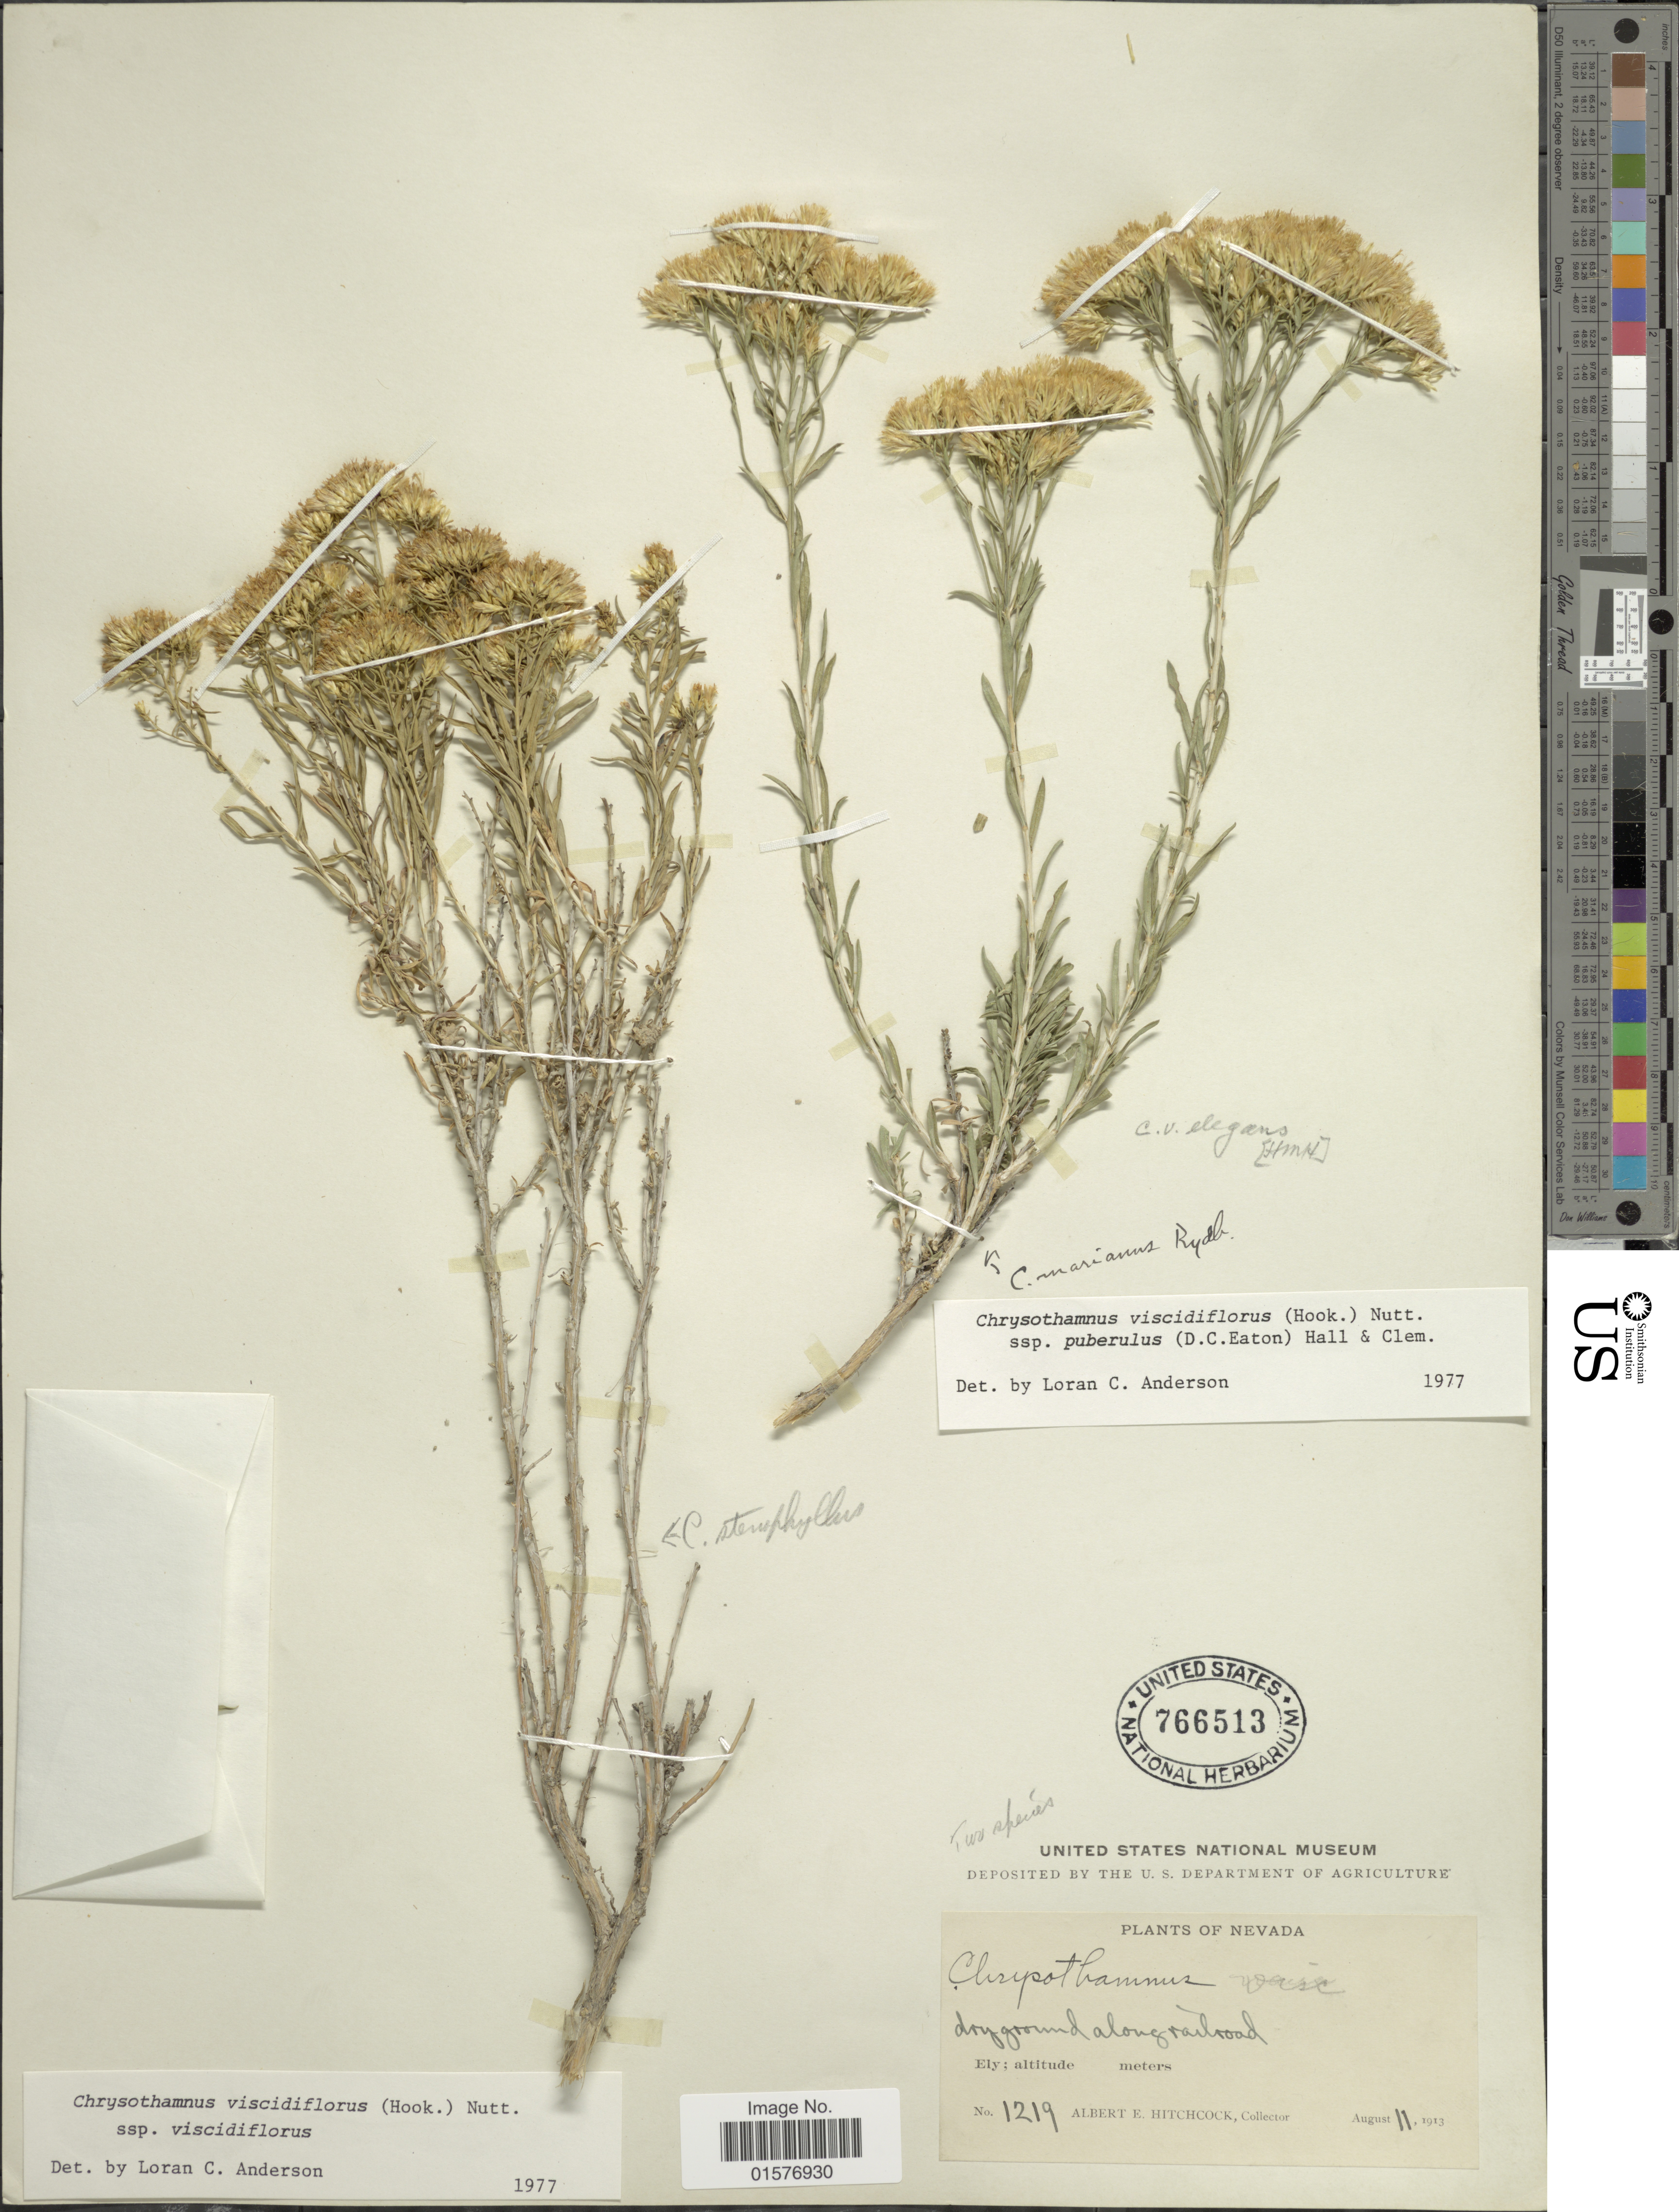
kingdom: Plantae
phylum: Tracheophyta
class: Magnoliopsida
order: Asterales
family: Asteraceae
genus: Chrysothamnus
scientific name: Chrysothamnus viscidiflorus subsp. viscidiflorus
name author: (Hook.) Nutt.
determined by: Urbatsch, Lowell E., Curator (LSU), Louisiana State University (UNITED STATES)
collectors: A. Hitchcock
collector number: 1219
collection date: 1913-08-11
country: United States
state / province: Nevada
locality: Dry ground along railroad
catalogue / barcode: US 766513